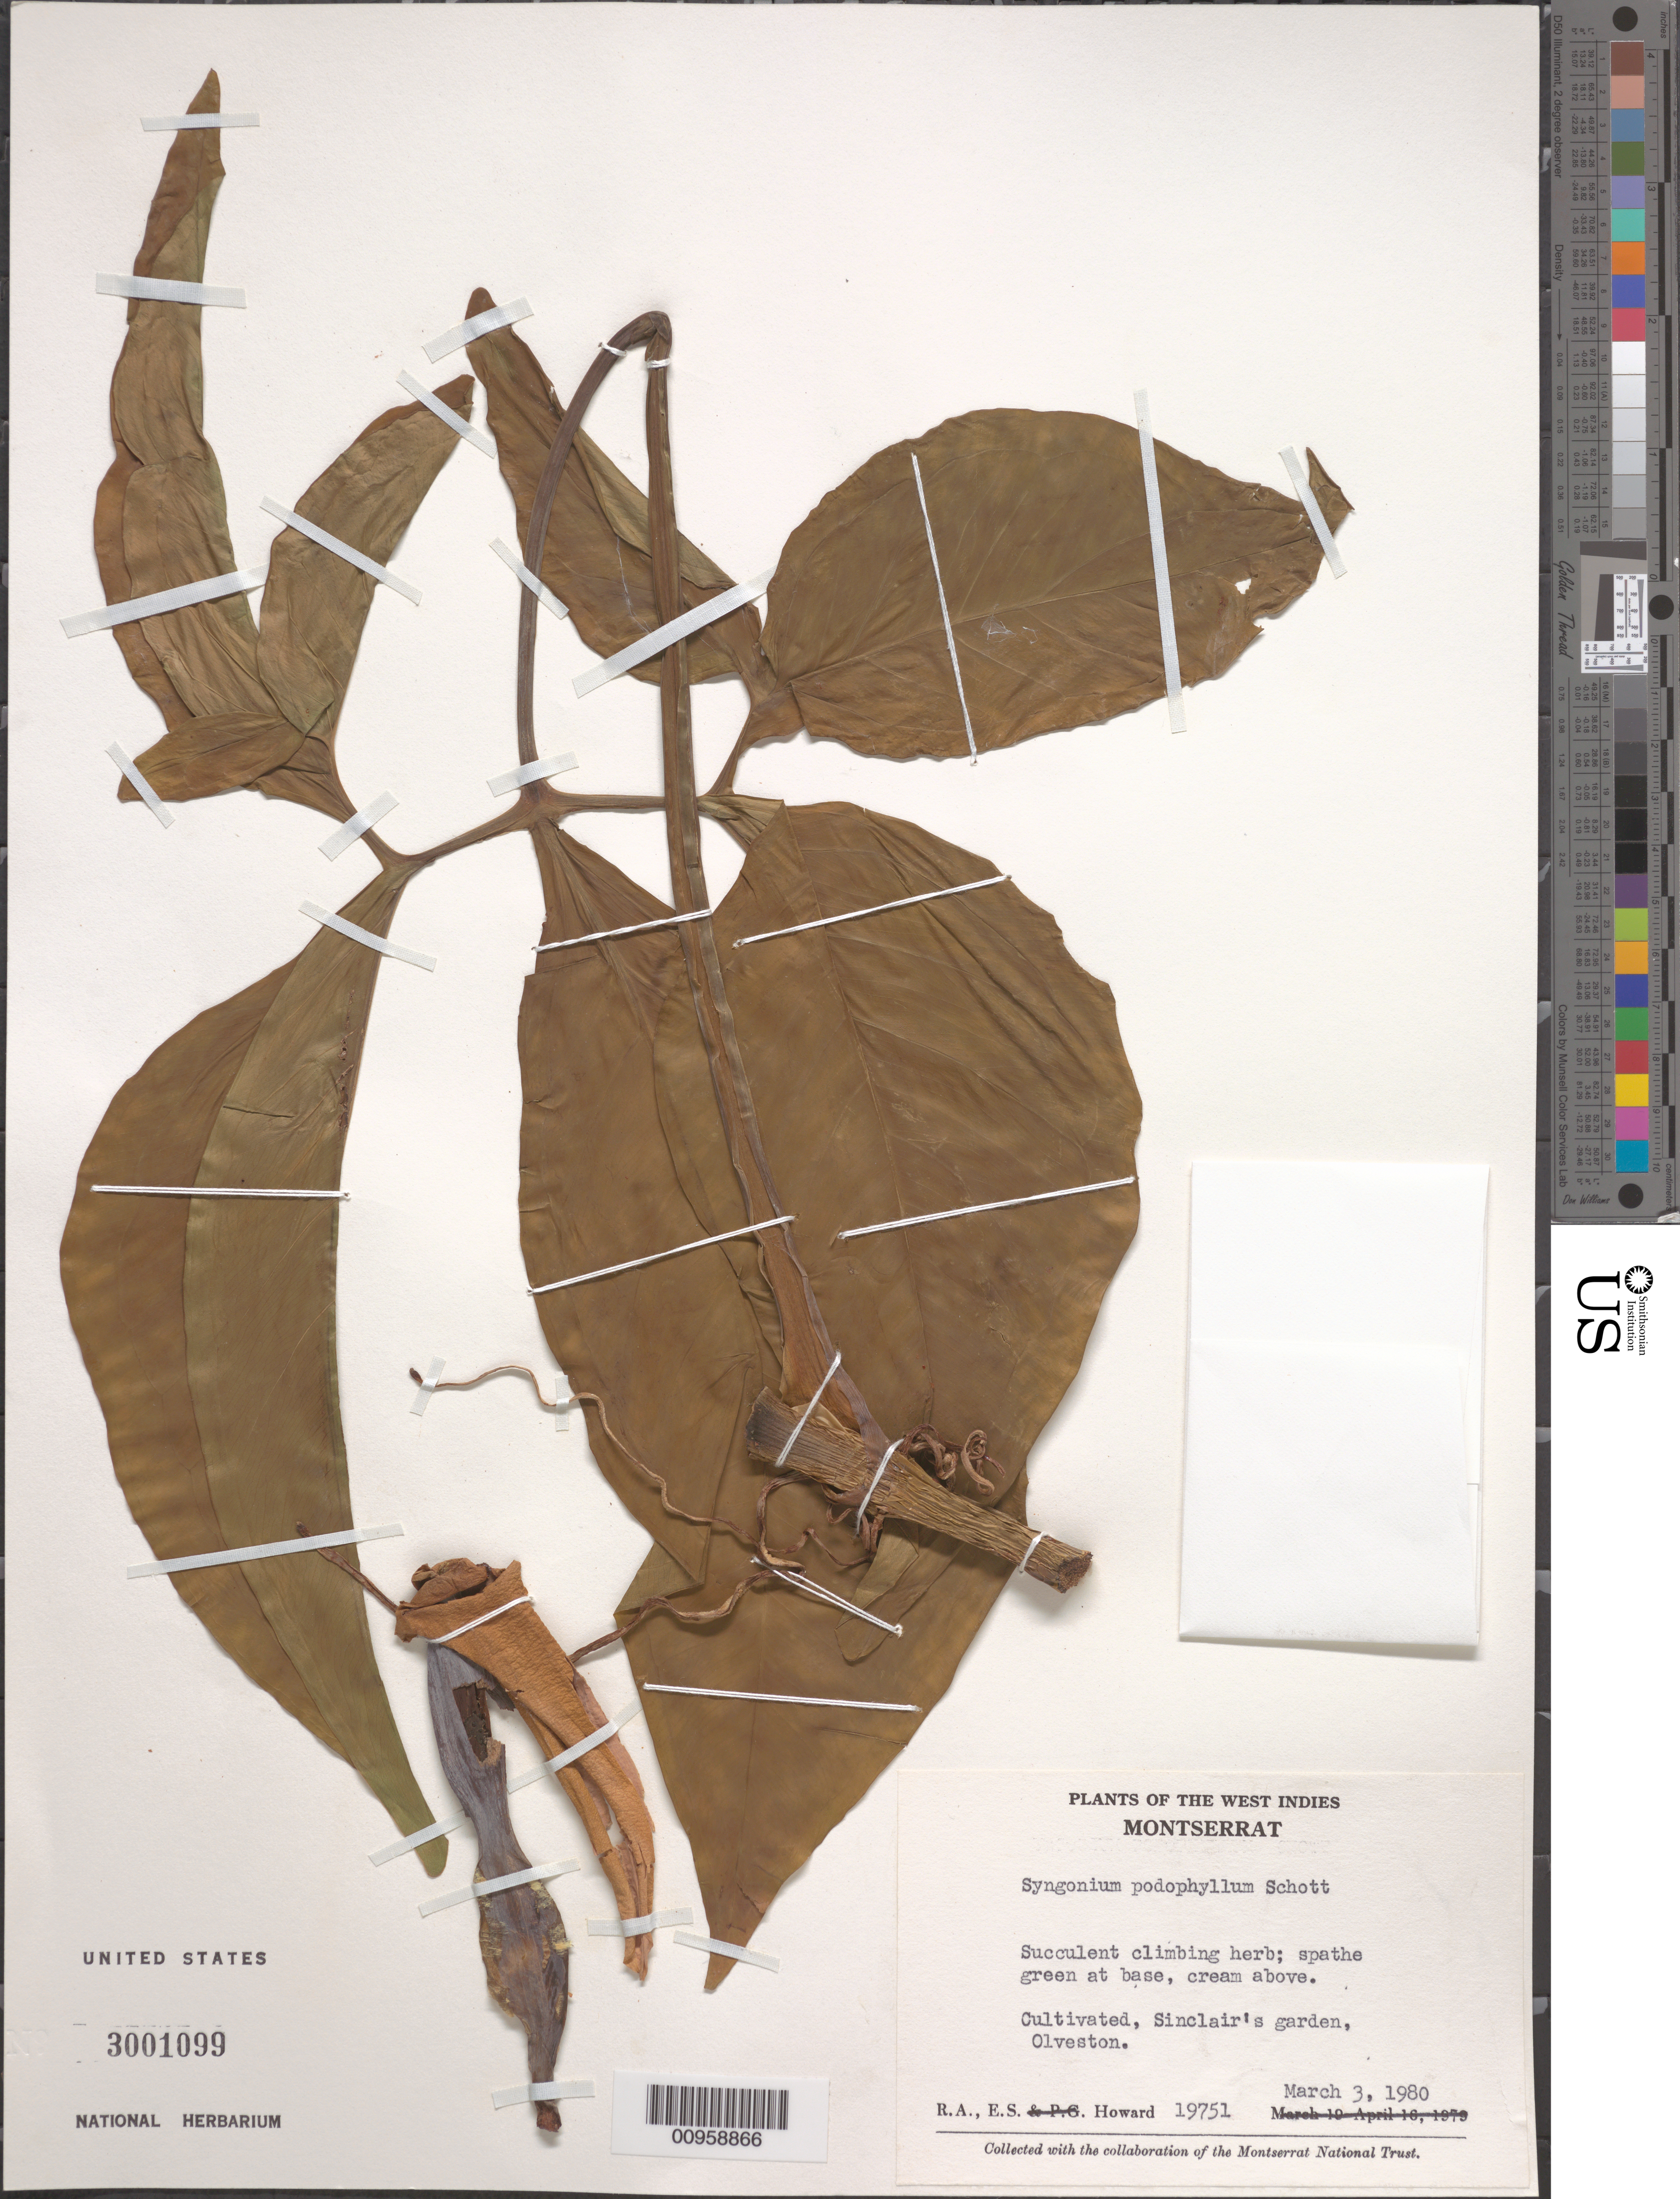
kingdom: Plantae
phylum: Tracheophyta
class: Liliopsida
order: Alismatales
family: Araceae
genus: Syngonium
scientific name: Syngonium podophyllum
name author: Schott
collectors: R. A. Howard & E. S. Howard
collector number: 19751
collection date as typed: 03 Mar 1980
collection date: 1980-03-03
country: Montserrat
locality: Sinclair's Garden, Olveston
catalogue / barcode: US 3001099